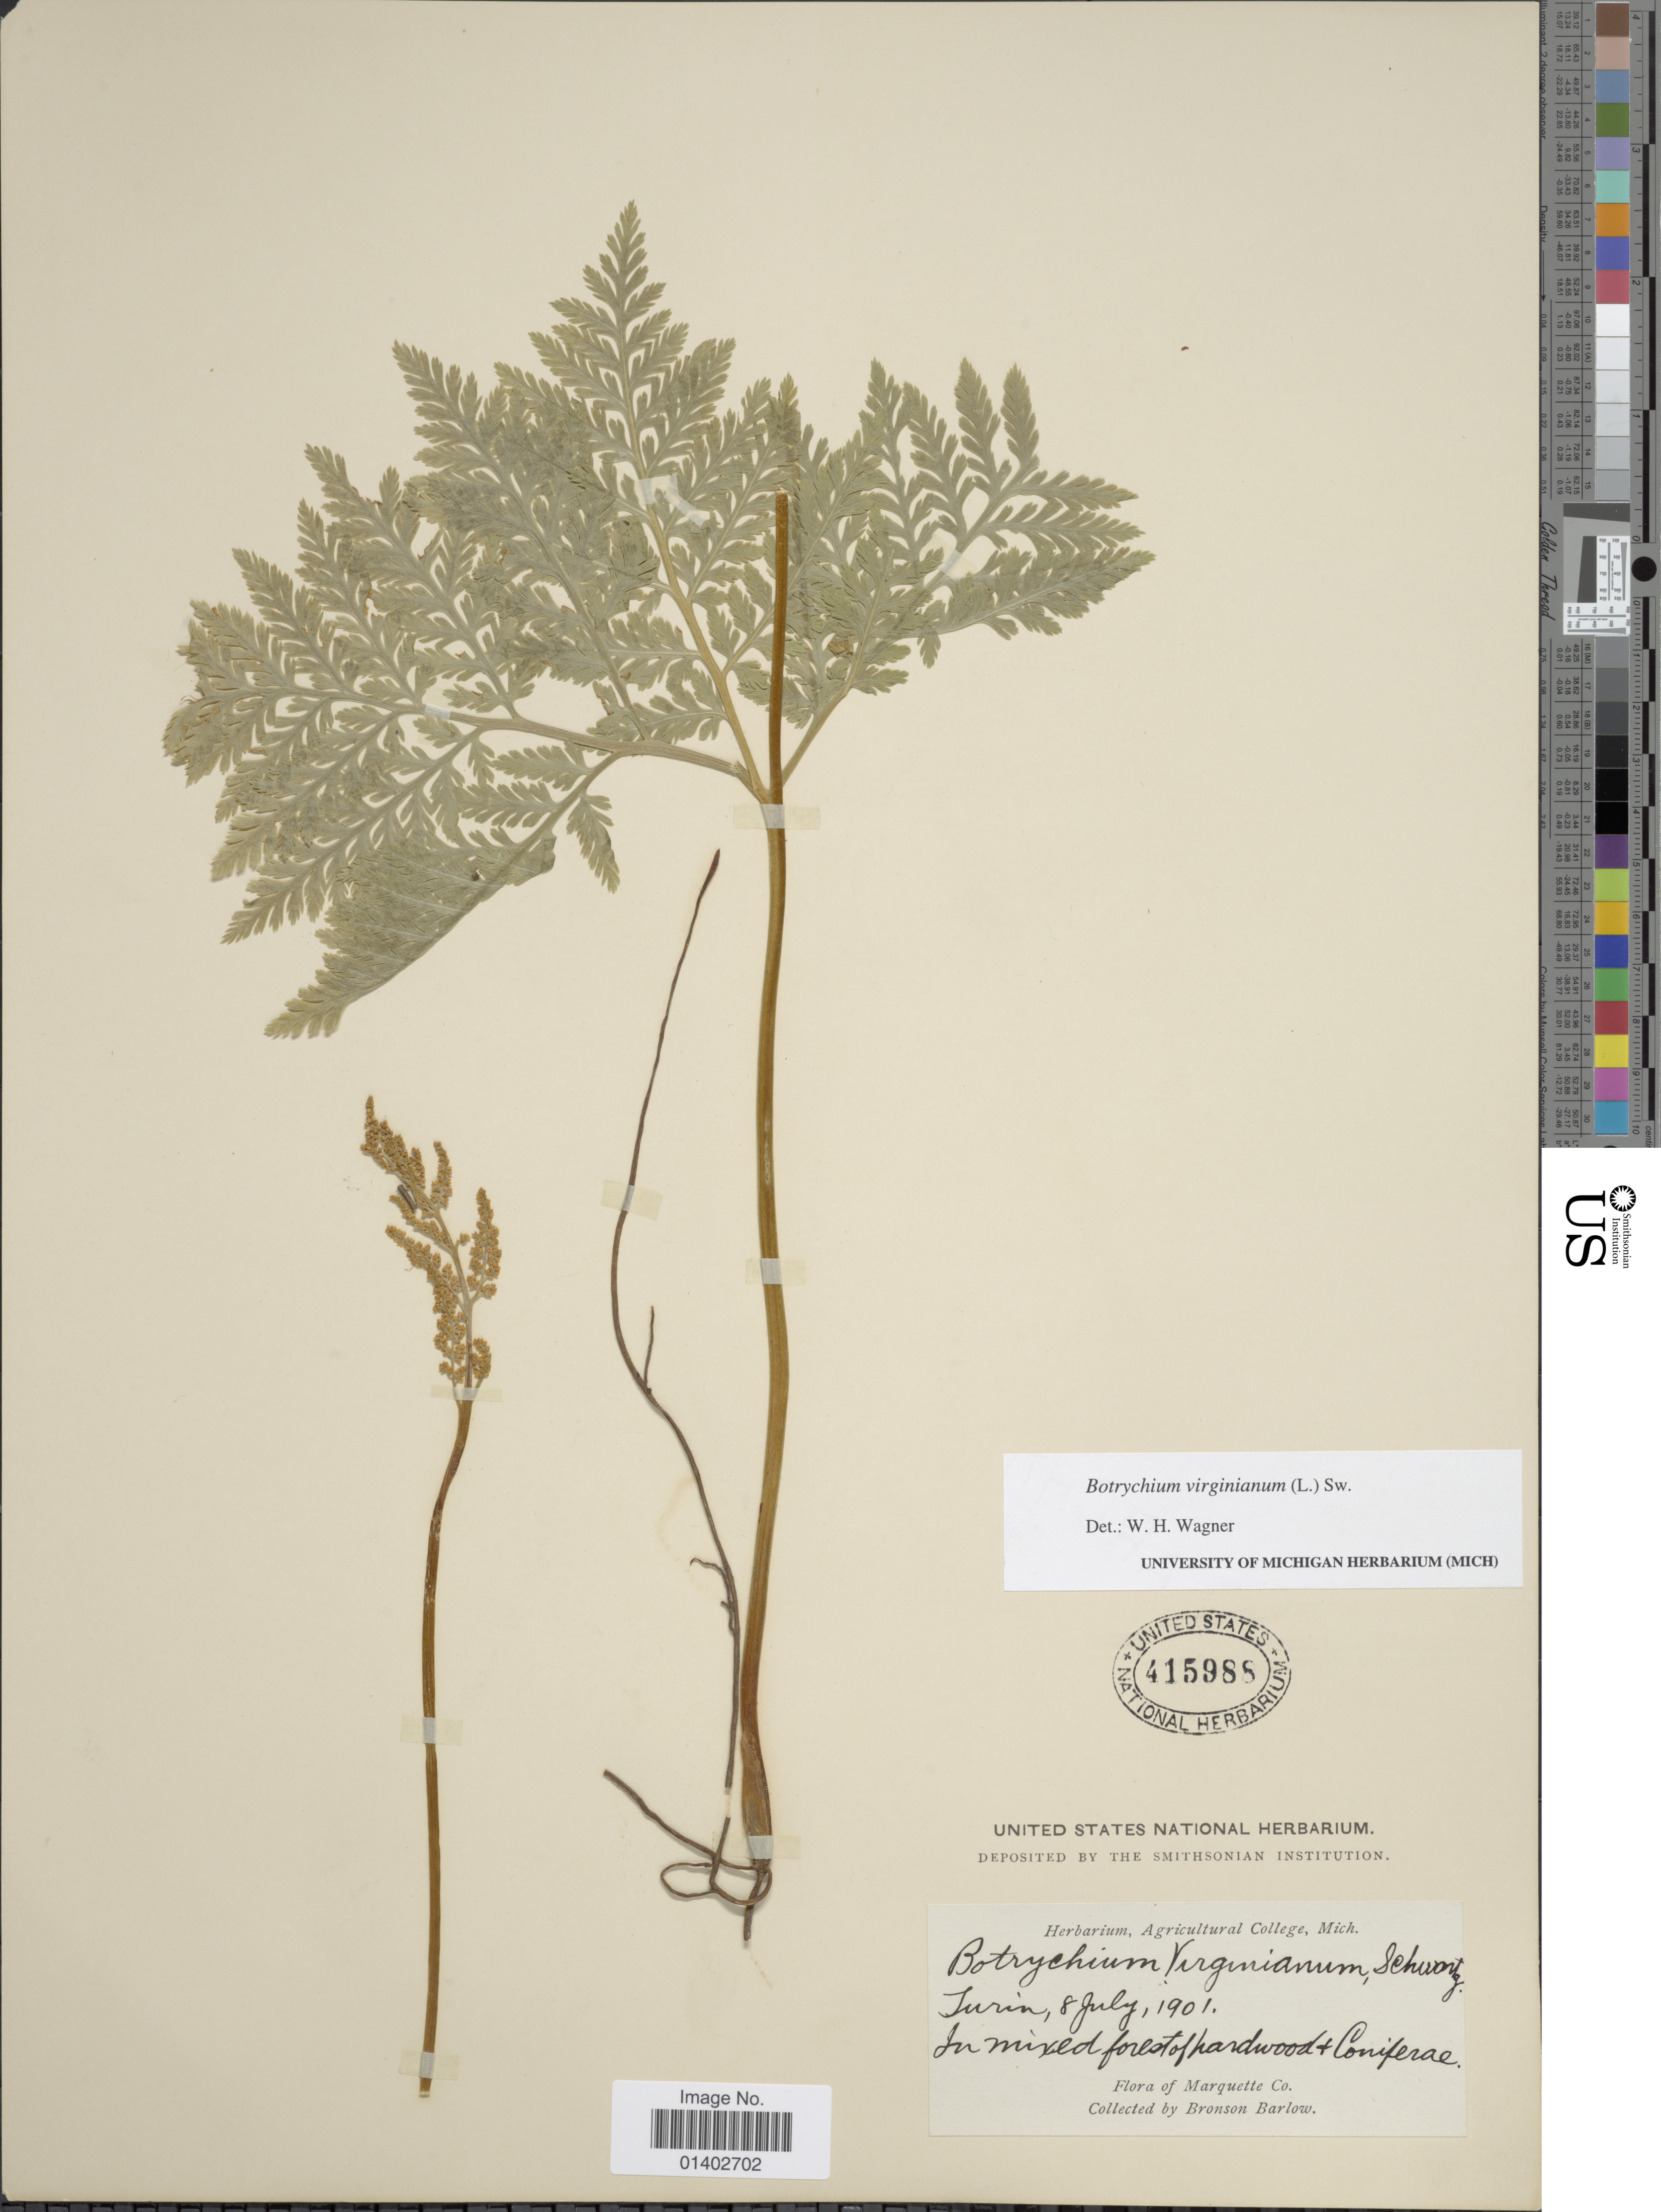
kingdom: Plantae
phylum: Tracheophyta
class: Polypodiopsida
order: Ophioglossales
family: Ophioglossaceae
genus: Botrychium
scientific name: Botrychium virginianum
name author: (L.) Sw.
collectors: Barlow, B.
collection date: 1901-07-08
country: United States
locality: Jurin, Marquette Co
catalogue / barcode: US 415988